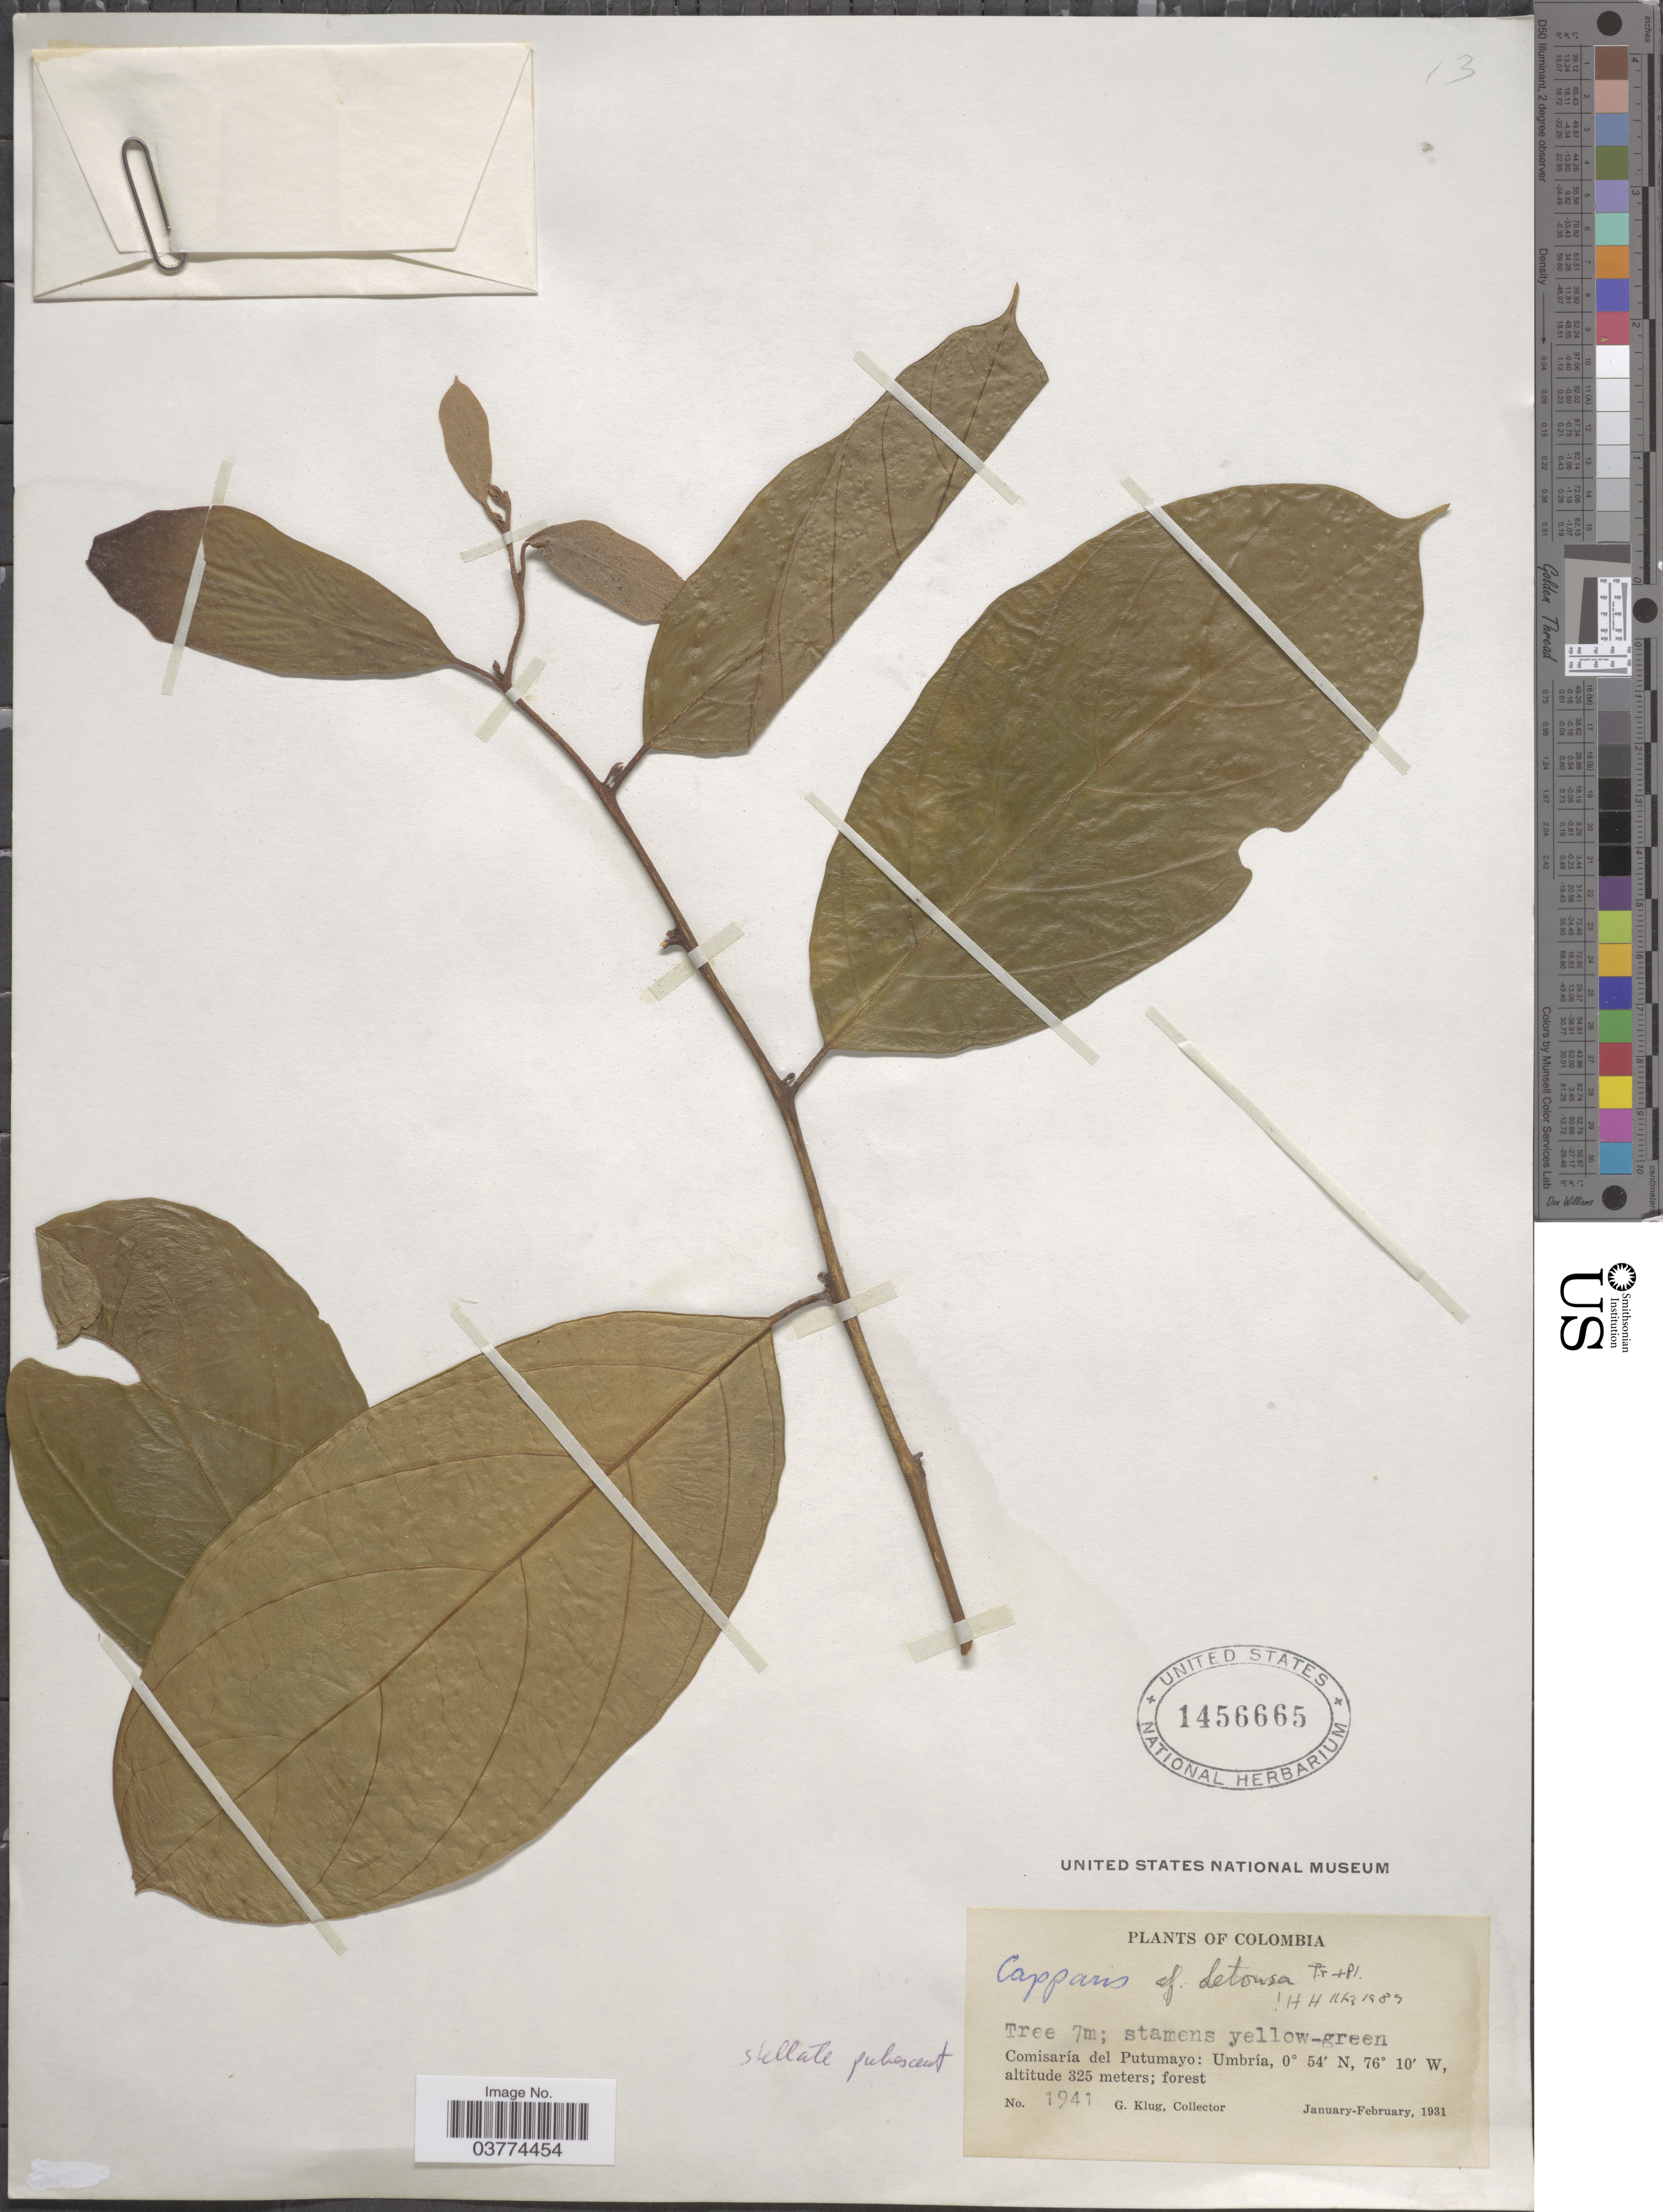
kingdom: Plantae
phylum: Tracheophyta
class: Magnoliopsida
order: Brassicales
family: Capparaceae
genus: Preslianthus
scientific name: Preslianthus detonsus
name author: (Triana & Planch.) Cornejo & Iltis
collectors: G. Klug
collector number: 1941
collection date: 1931-01/1931-02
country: Colombia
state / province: Putumayo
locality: Comisaría del Putumayo: Umbría.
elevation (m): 325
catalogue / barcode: US 1456665